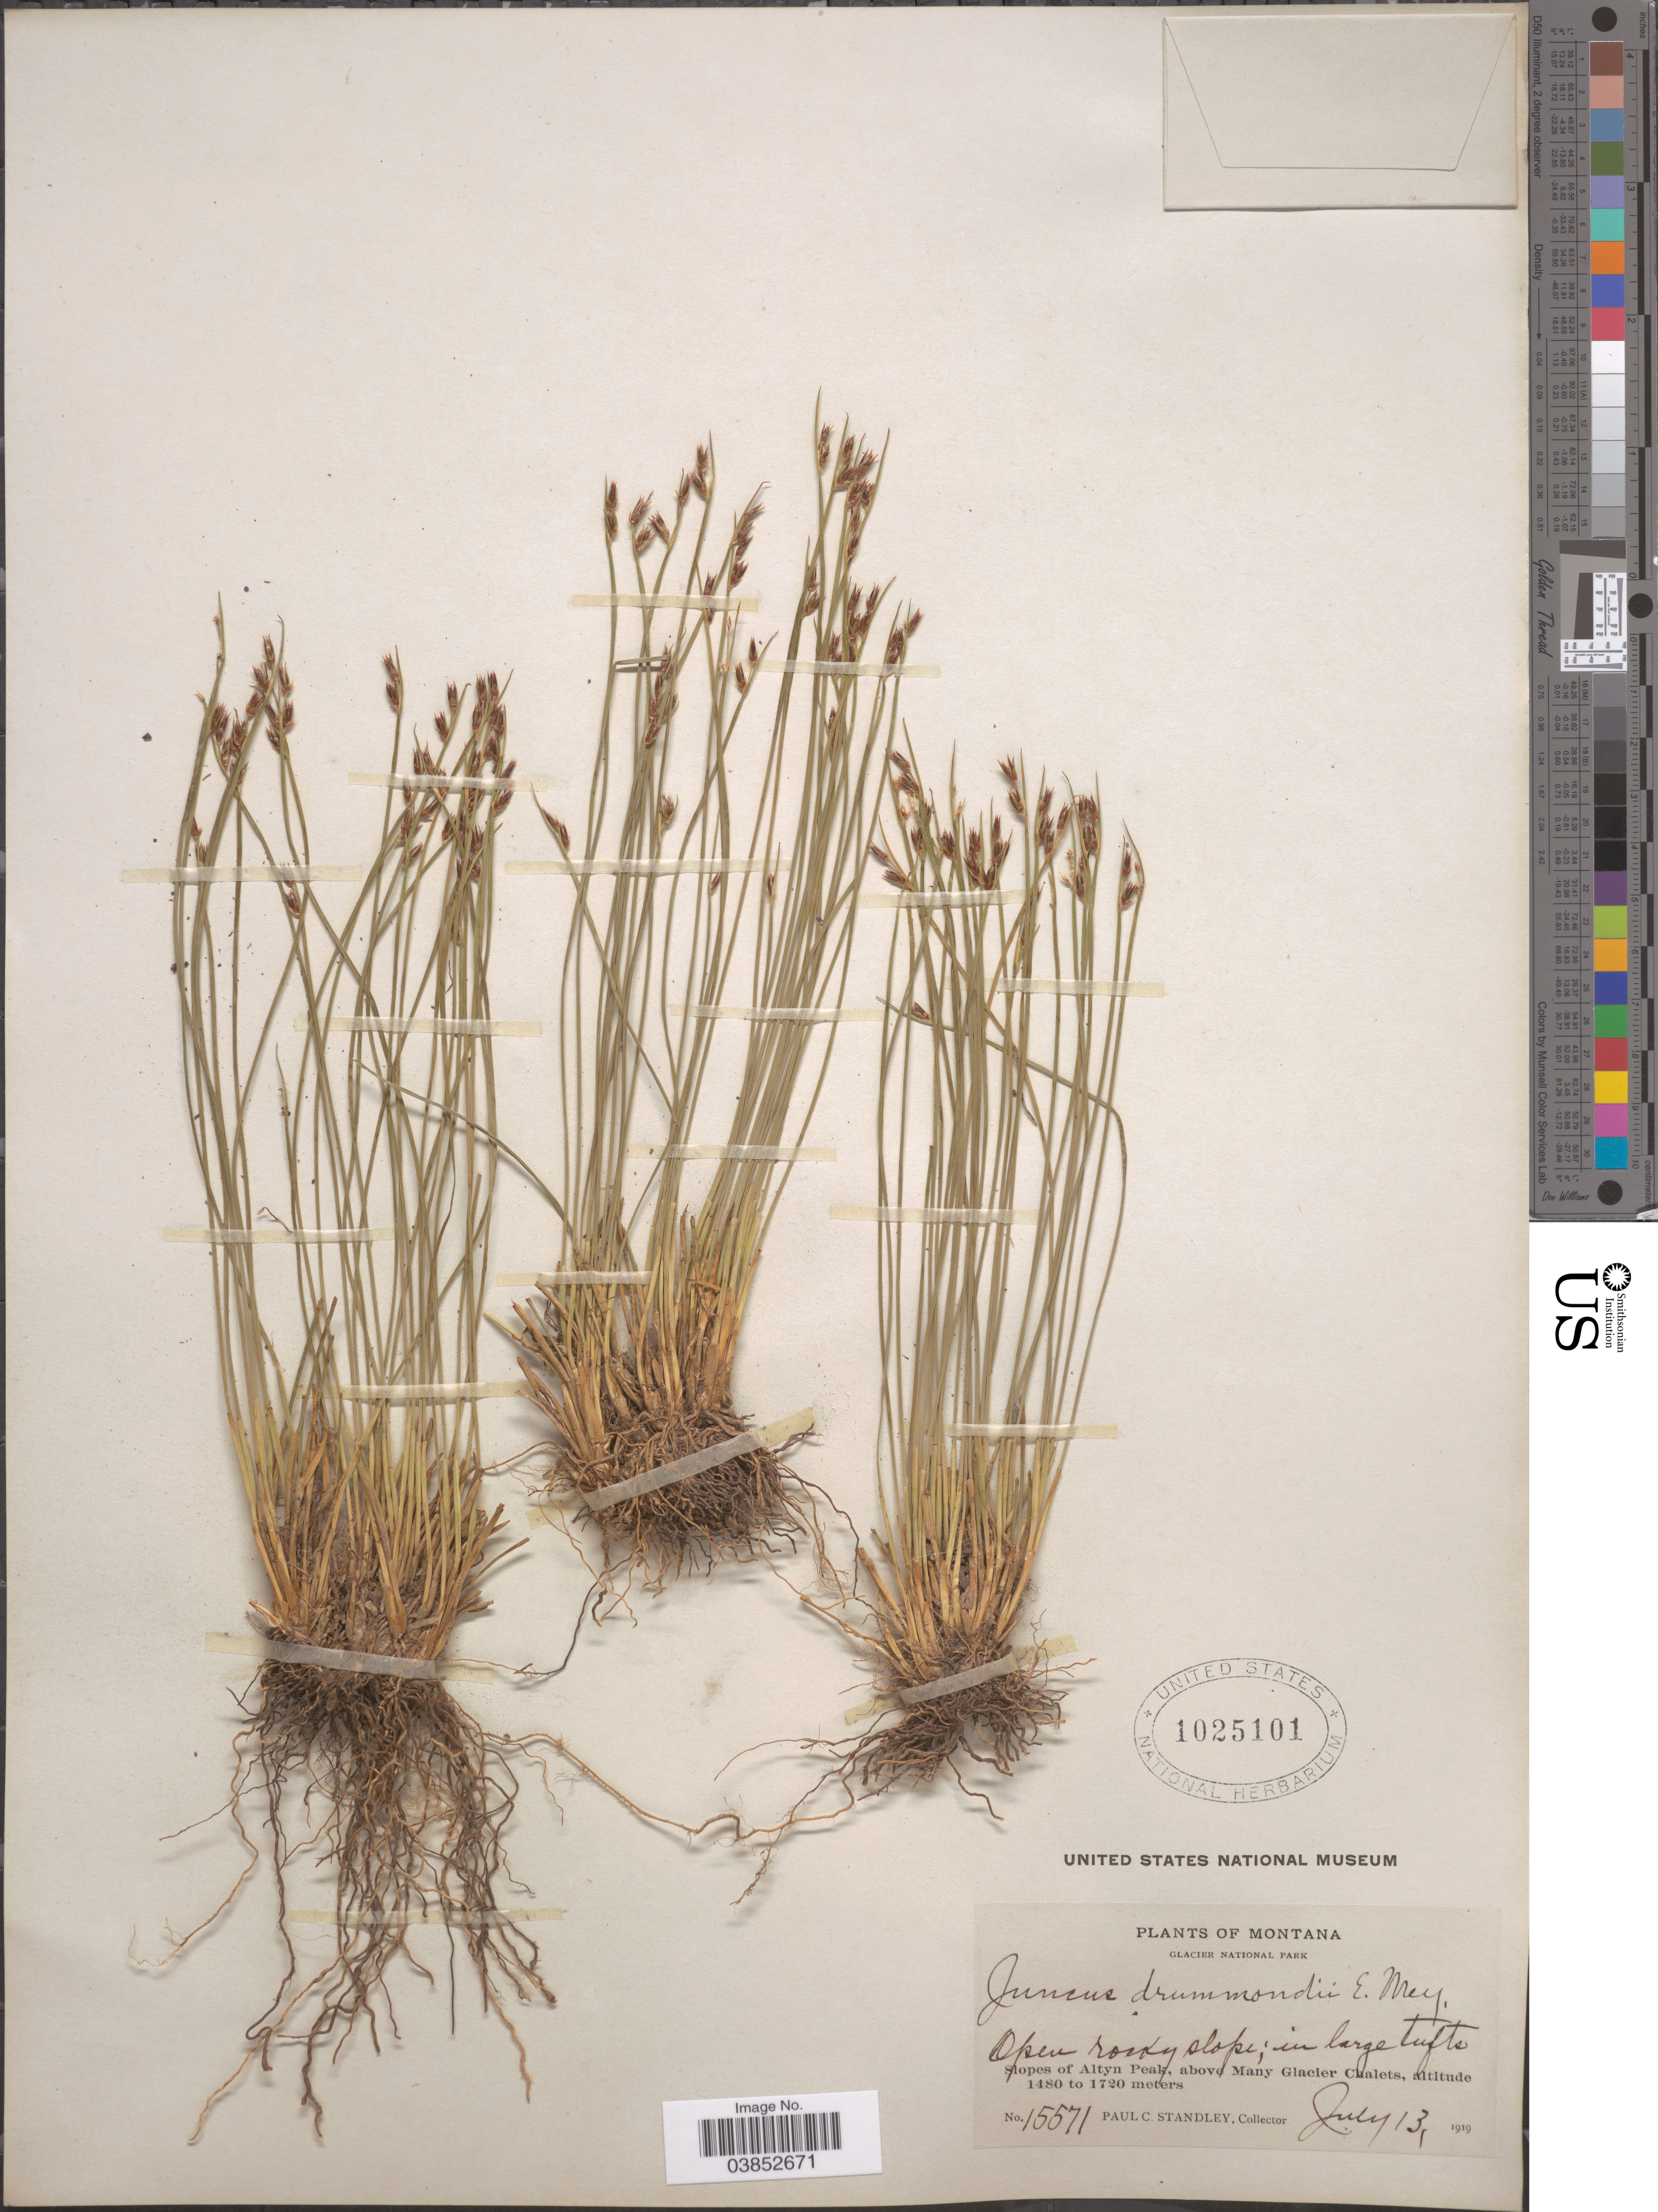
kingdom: Plantae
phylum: Tracheophyta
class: Liliopsida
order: Poales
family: Juncaceae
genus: Juncus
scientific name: Juncus drummondii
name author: E. Mey.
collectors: P. C. Standley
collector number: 15571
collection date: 1919-07-13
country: United States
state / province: Montana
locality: Glacier National Park. Slopes of Altyn Peak, above Many Glacier Chalets.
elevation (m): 1480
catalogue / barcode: US 1025101